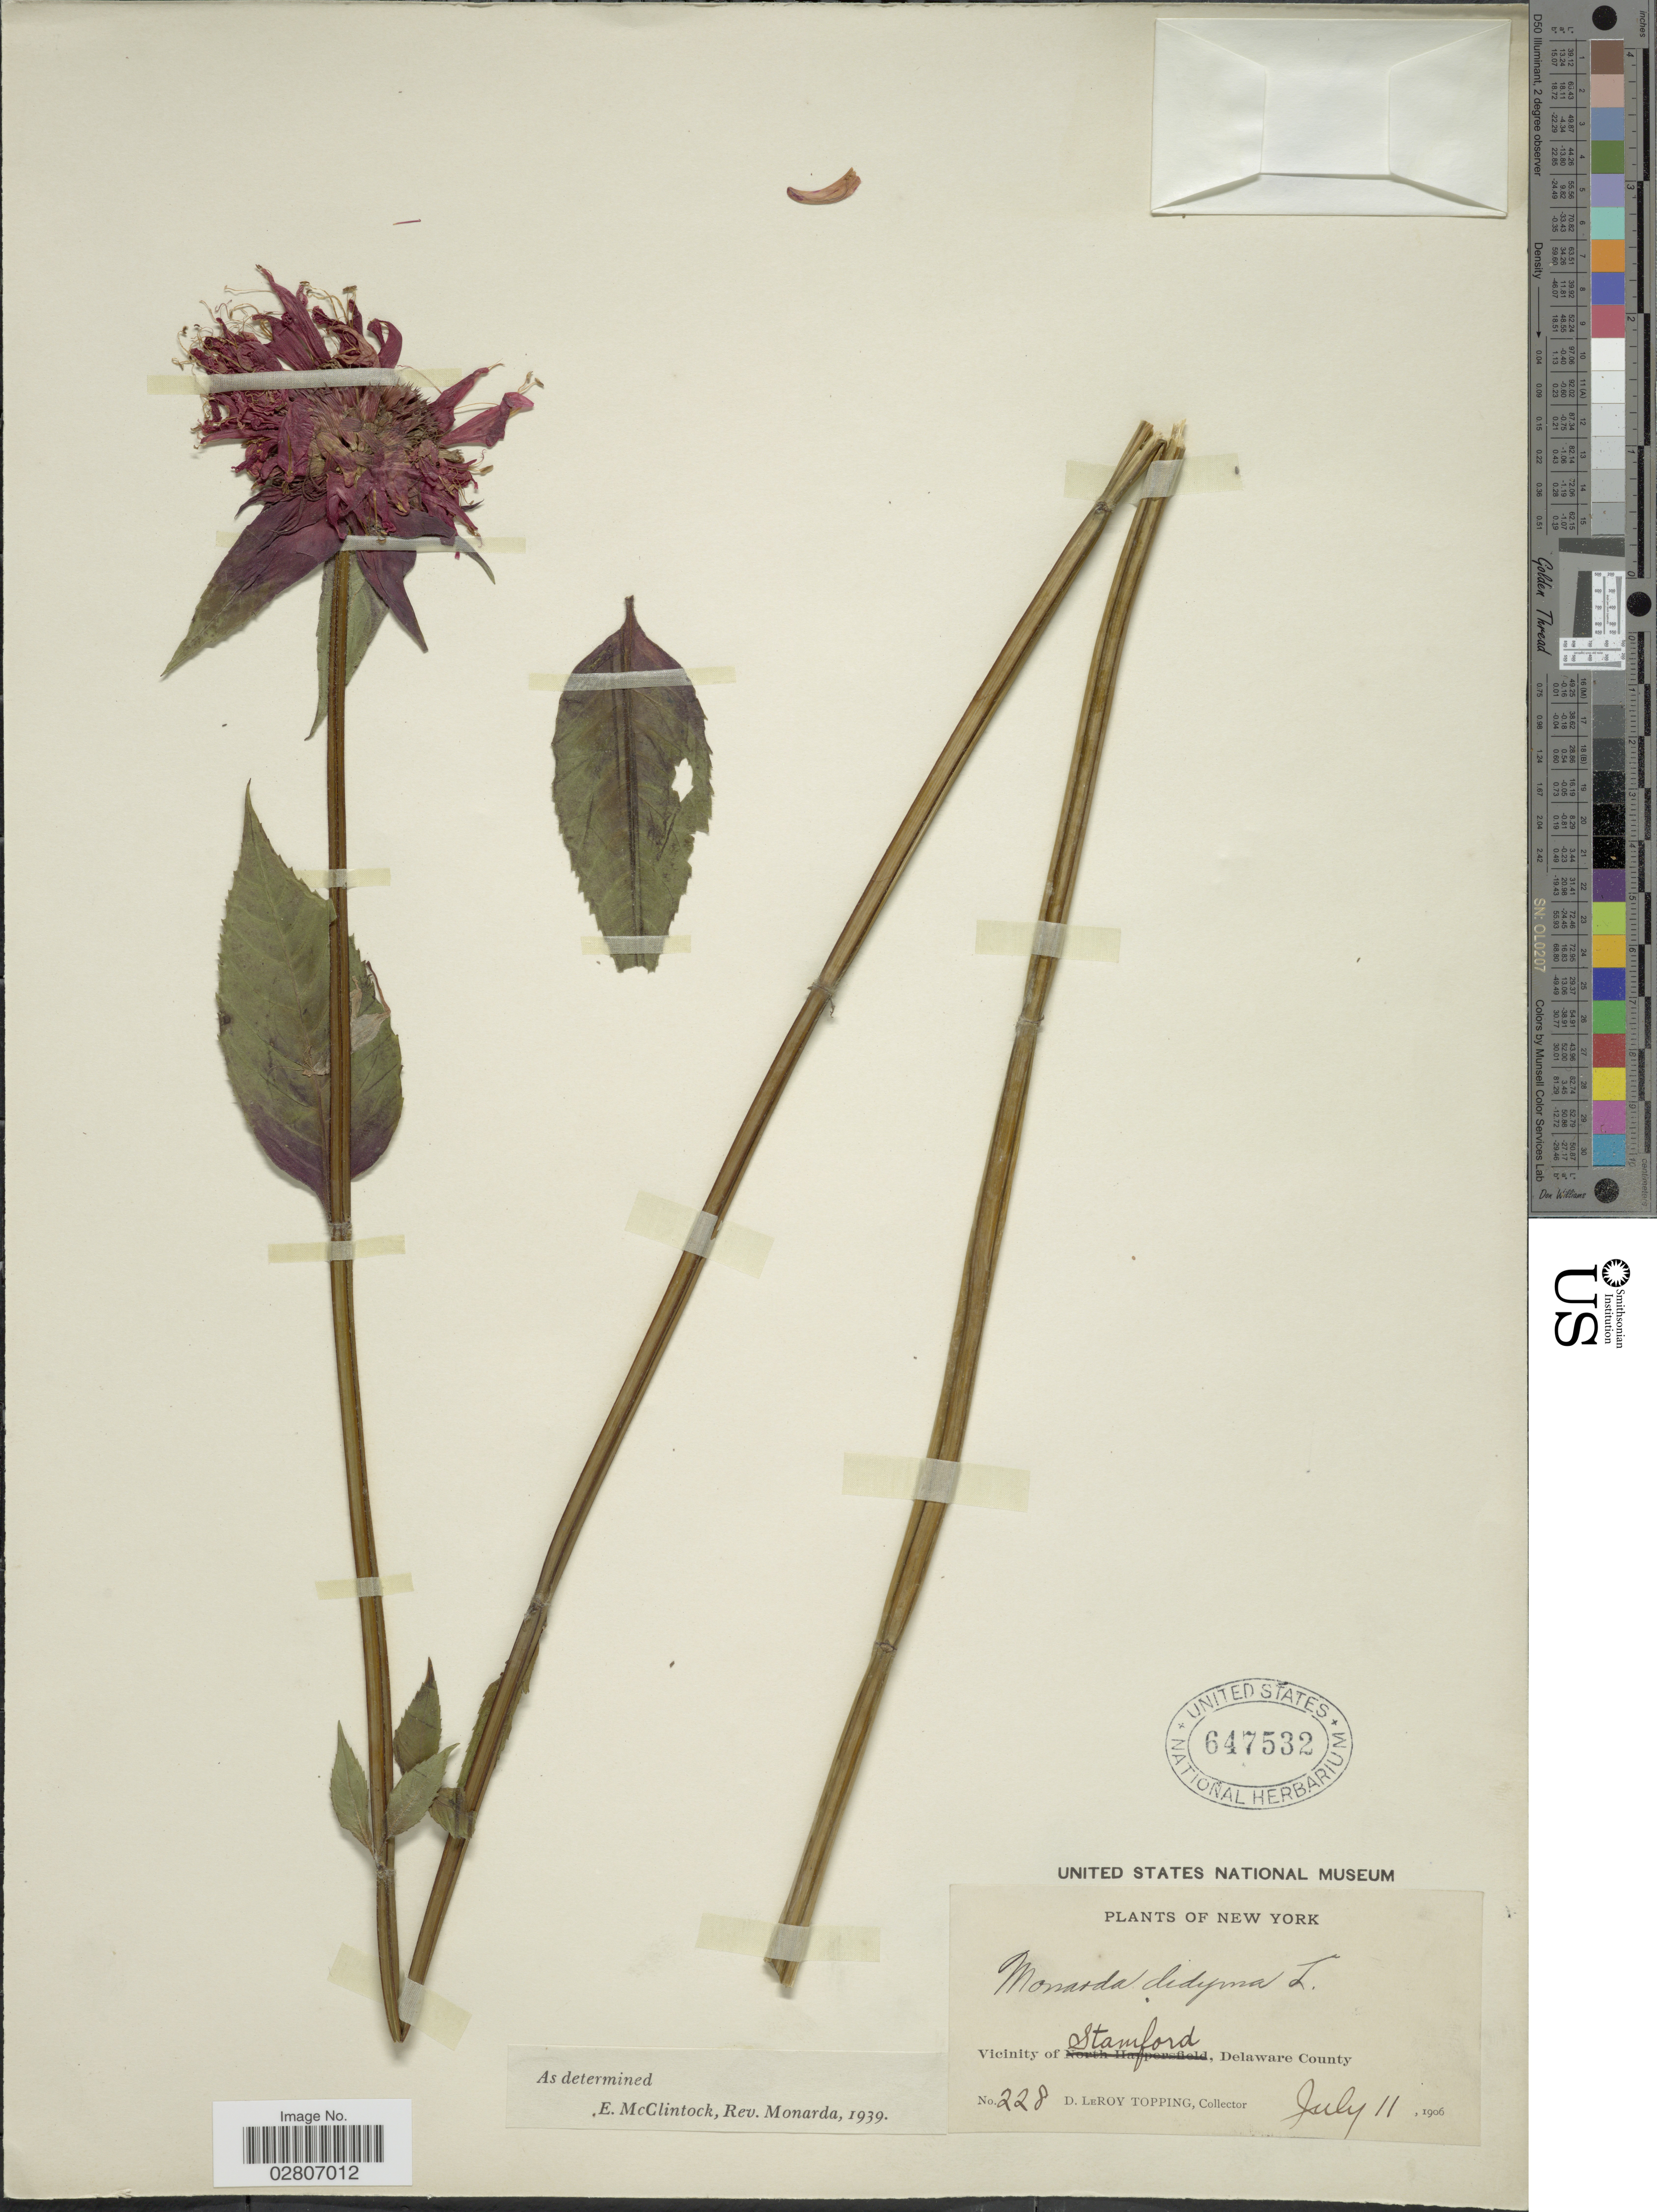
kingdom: Plantae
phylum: Tracheophyta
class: Magnoliopsida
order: Lamiales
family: Lamiaceae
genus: Monarda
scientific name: Monarda didyma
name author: L.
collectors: D. L. Topping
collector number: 228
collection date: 1906-07-11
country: United States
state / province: New York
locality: Vicinity of Stamford, Delaware County.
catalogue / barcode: US 647532